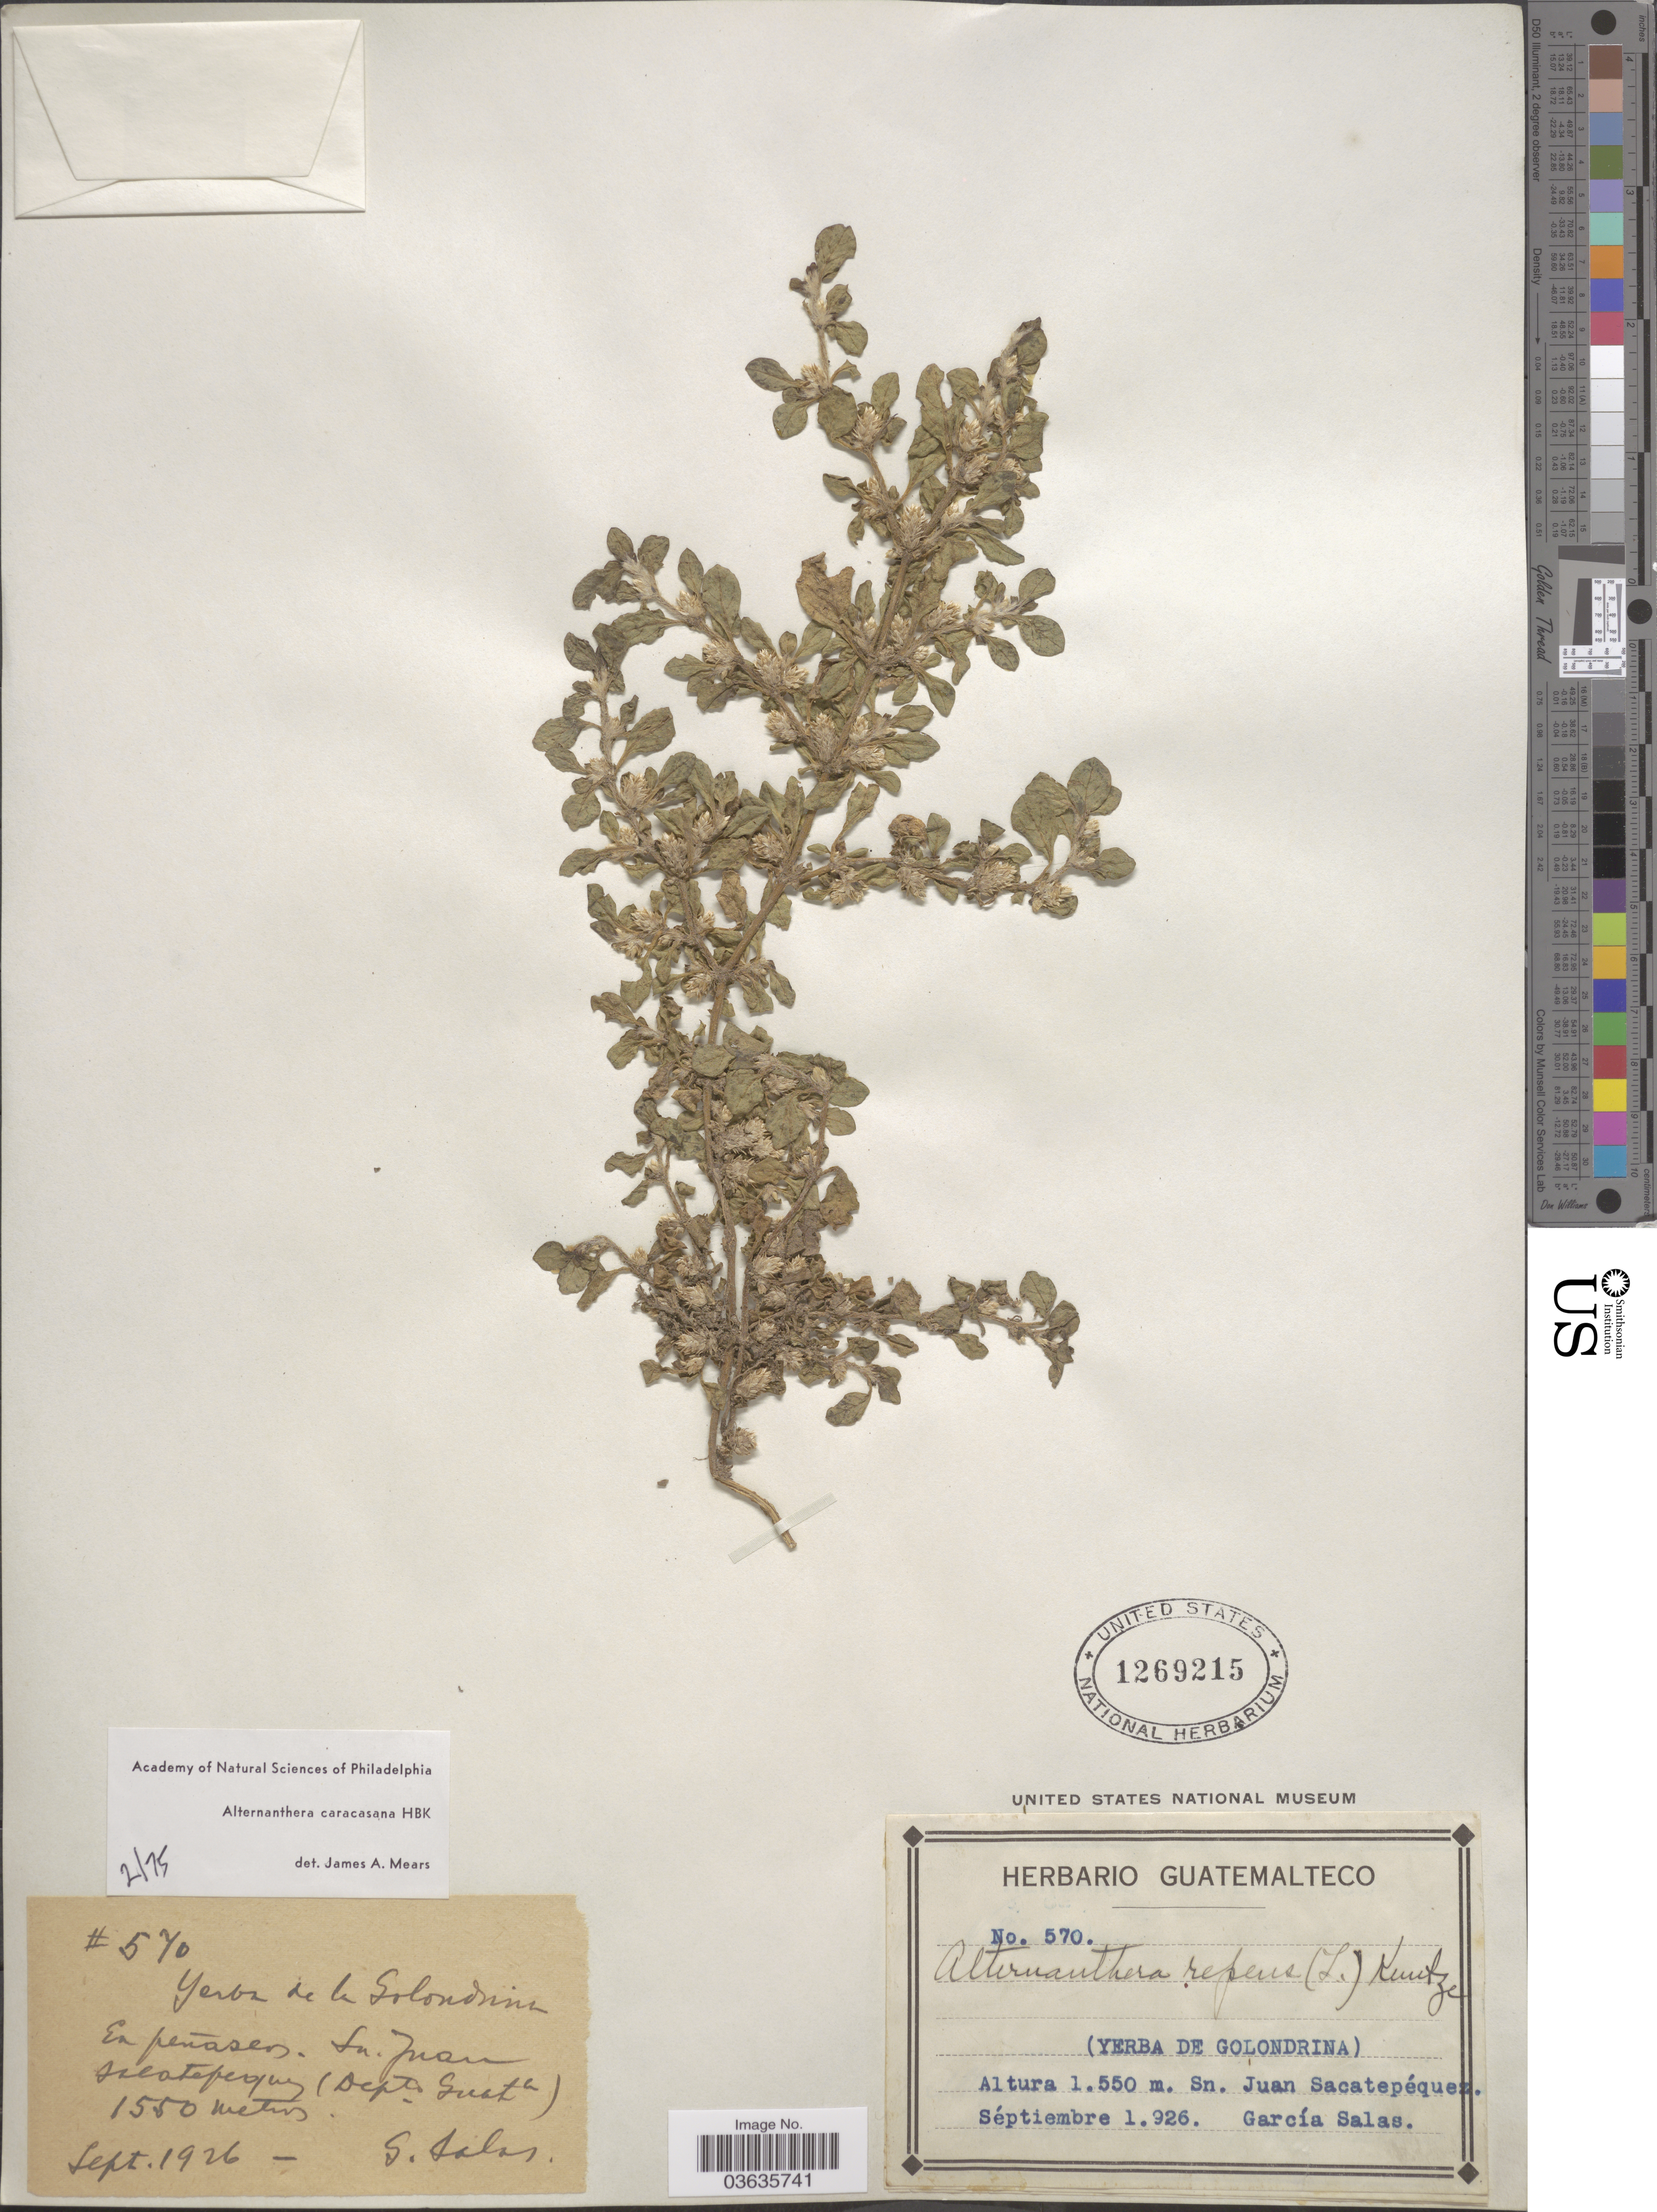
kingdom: Plantae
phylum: Tracheophyta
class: Magnoliopsida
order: Caryophyllales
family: Amaranthaceae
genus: Alternanthera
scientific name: Alternanthera caracasana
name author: Kunth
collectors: G. Salas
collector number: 570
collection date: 1926-09-01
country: Guatemala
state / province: Guatemala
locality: (Yerba de Golondrina) [unsure placement] Sn. Juan Sacatepéquez. (Depto. Guatla.)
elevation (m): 1550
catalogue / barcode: US 1269215